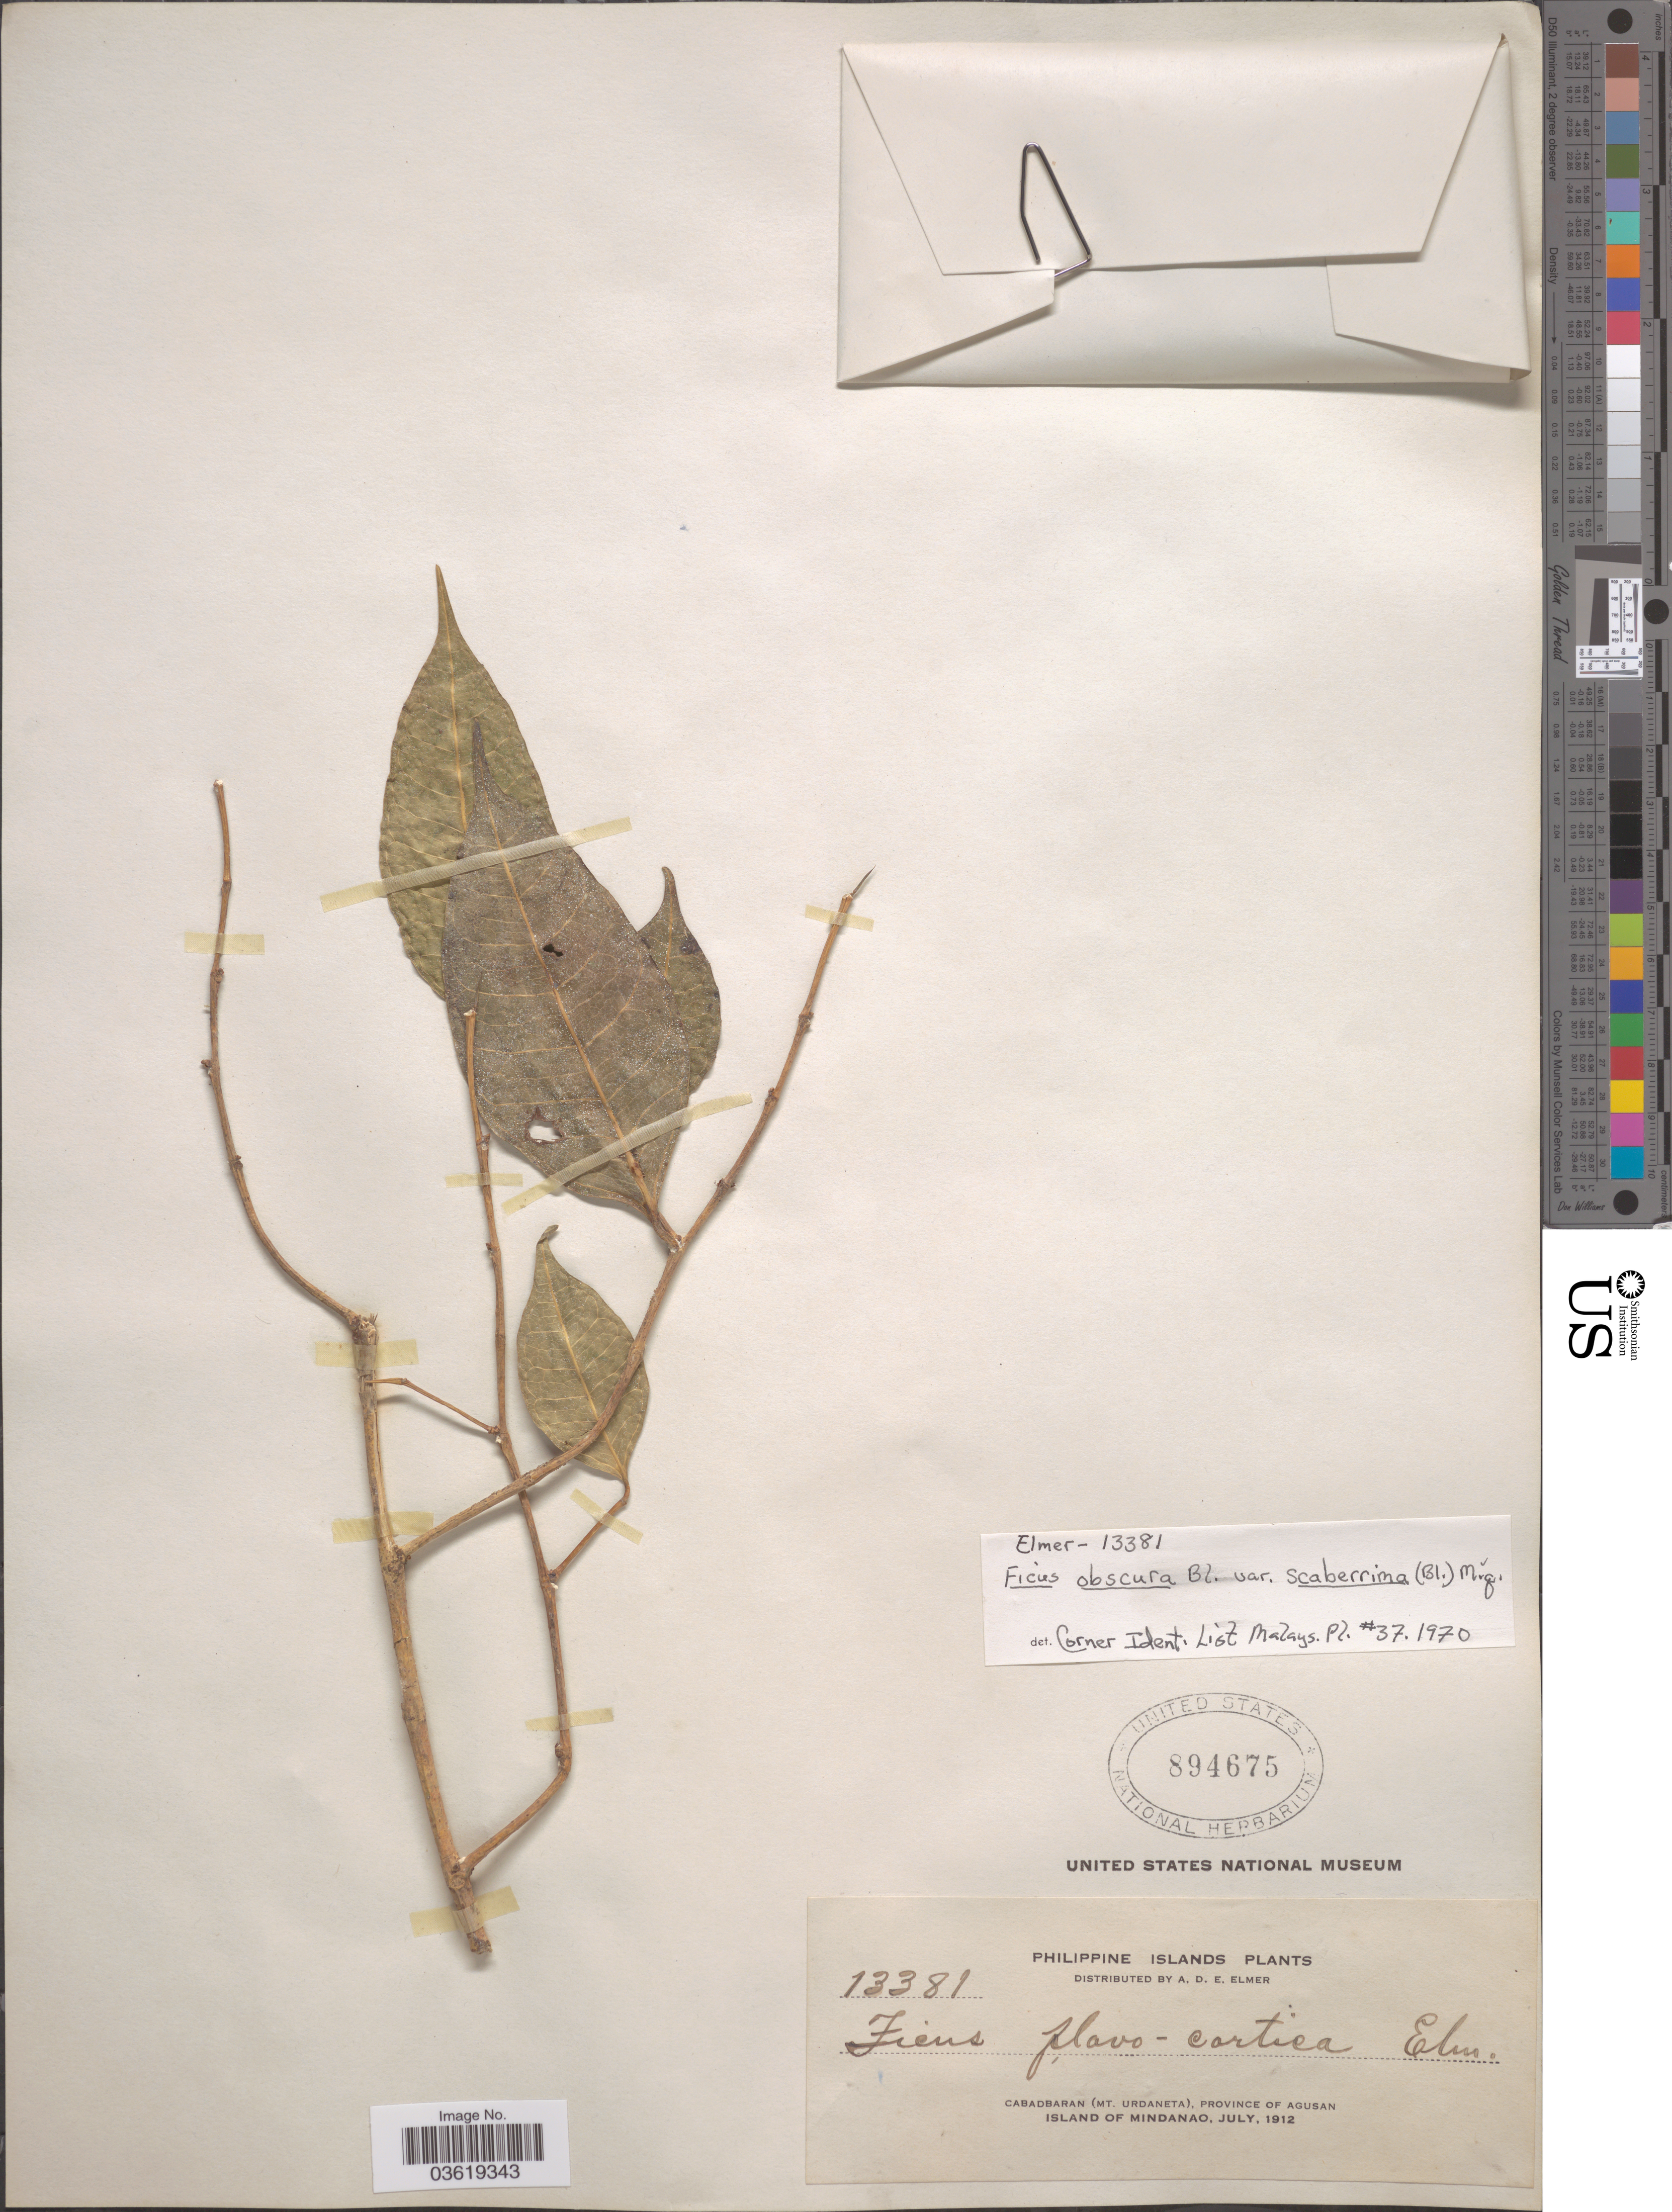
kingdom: Plantae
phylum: Tracheophyta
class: Magnoliopsida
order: Rosales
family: Moraceae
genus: Ficus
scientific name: Ficus scaberrima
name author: (Blume) Miq.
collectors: A. D. E. Elmer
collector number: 13381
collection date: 1912-07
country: Philippines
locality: Philippine Islands. Cabadbaran (Mt. Urdaneta), Province of Agusan, Island of Mindanao.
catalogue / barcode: US 894675